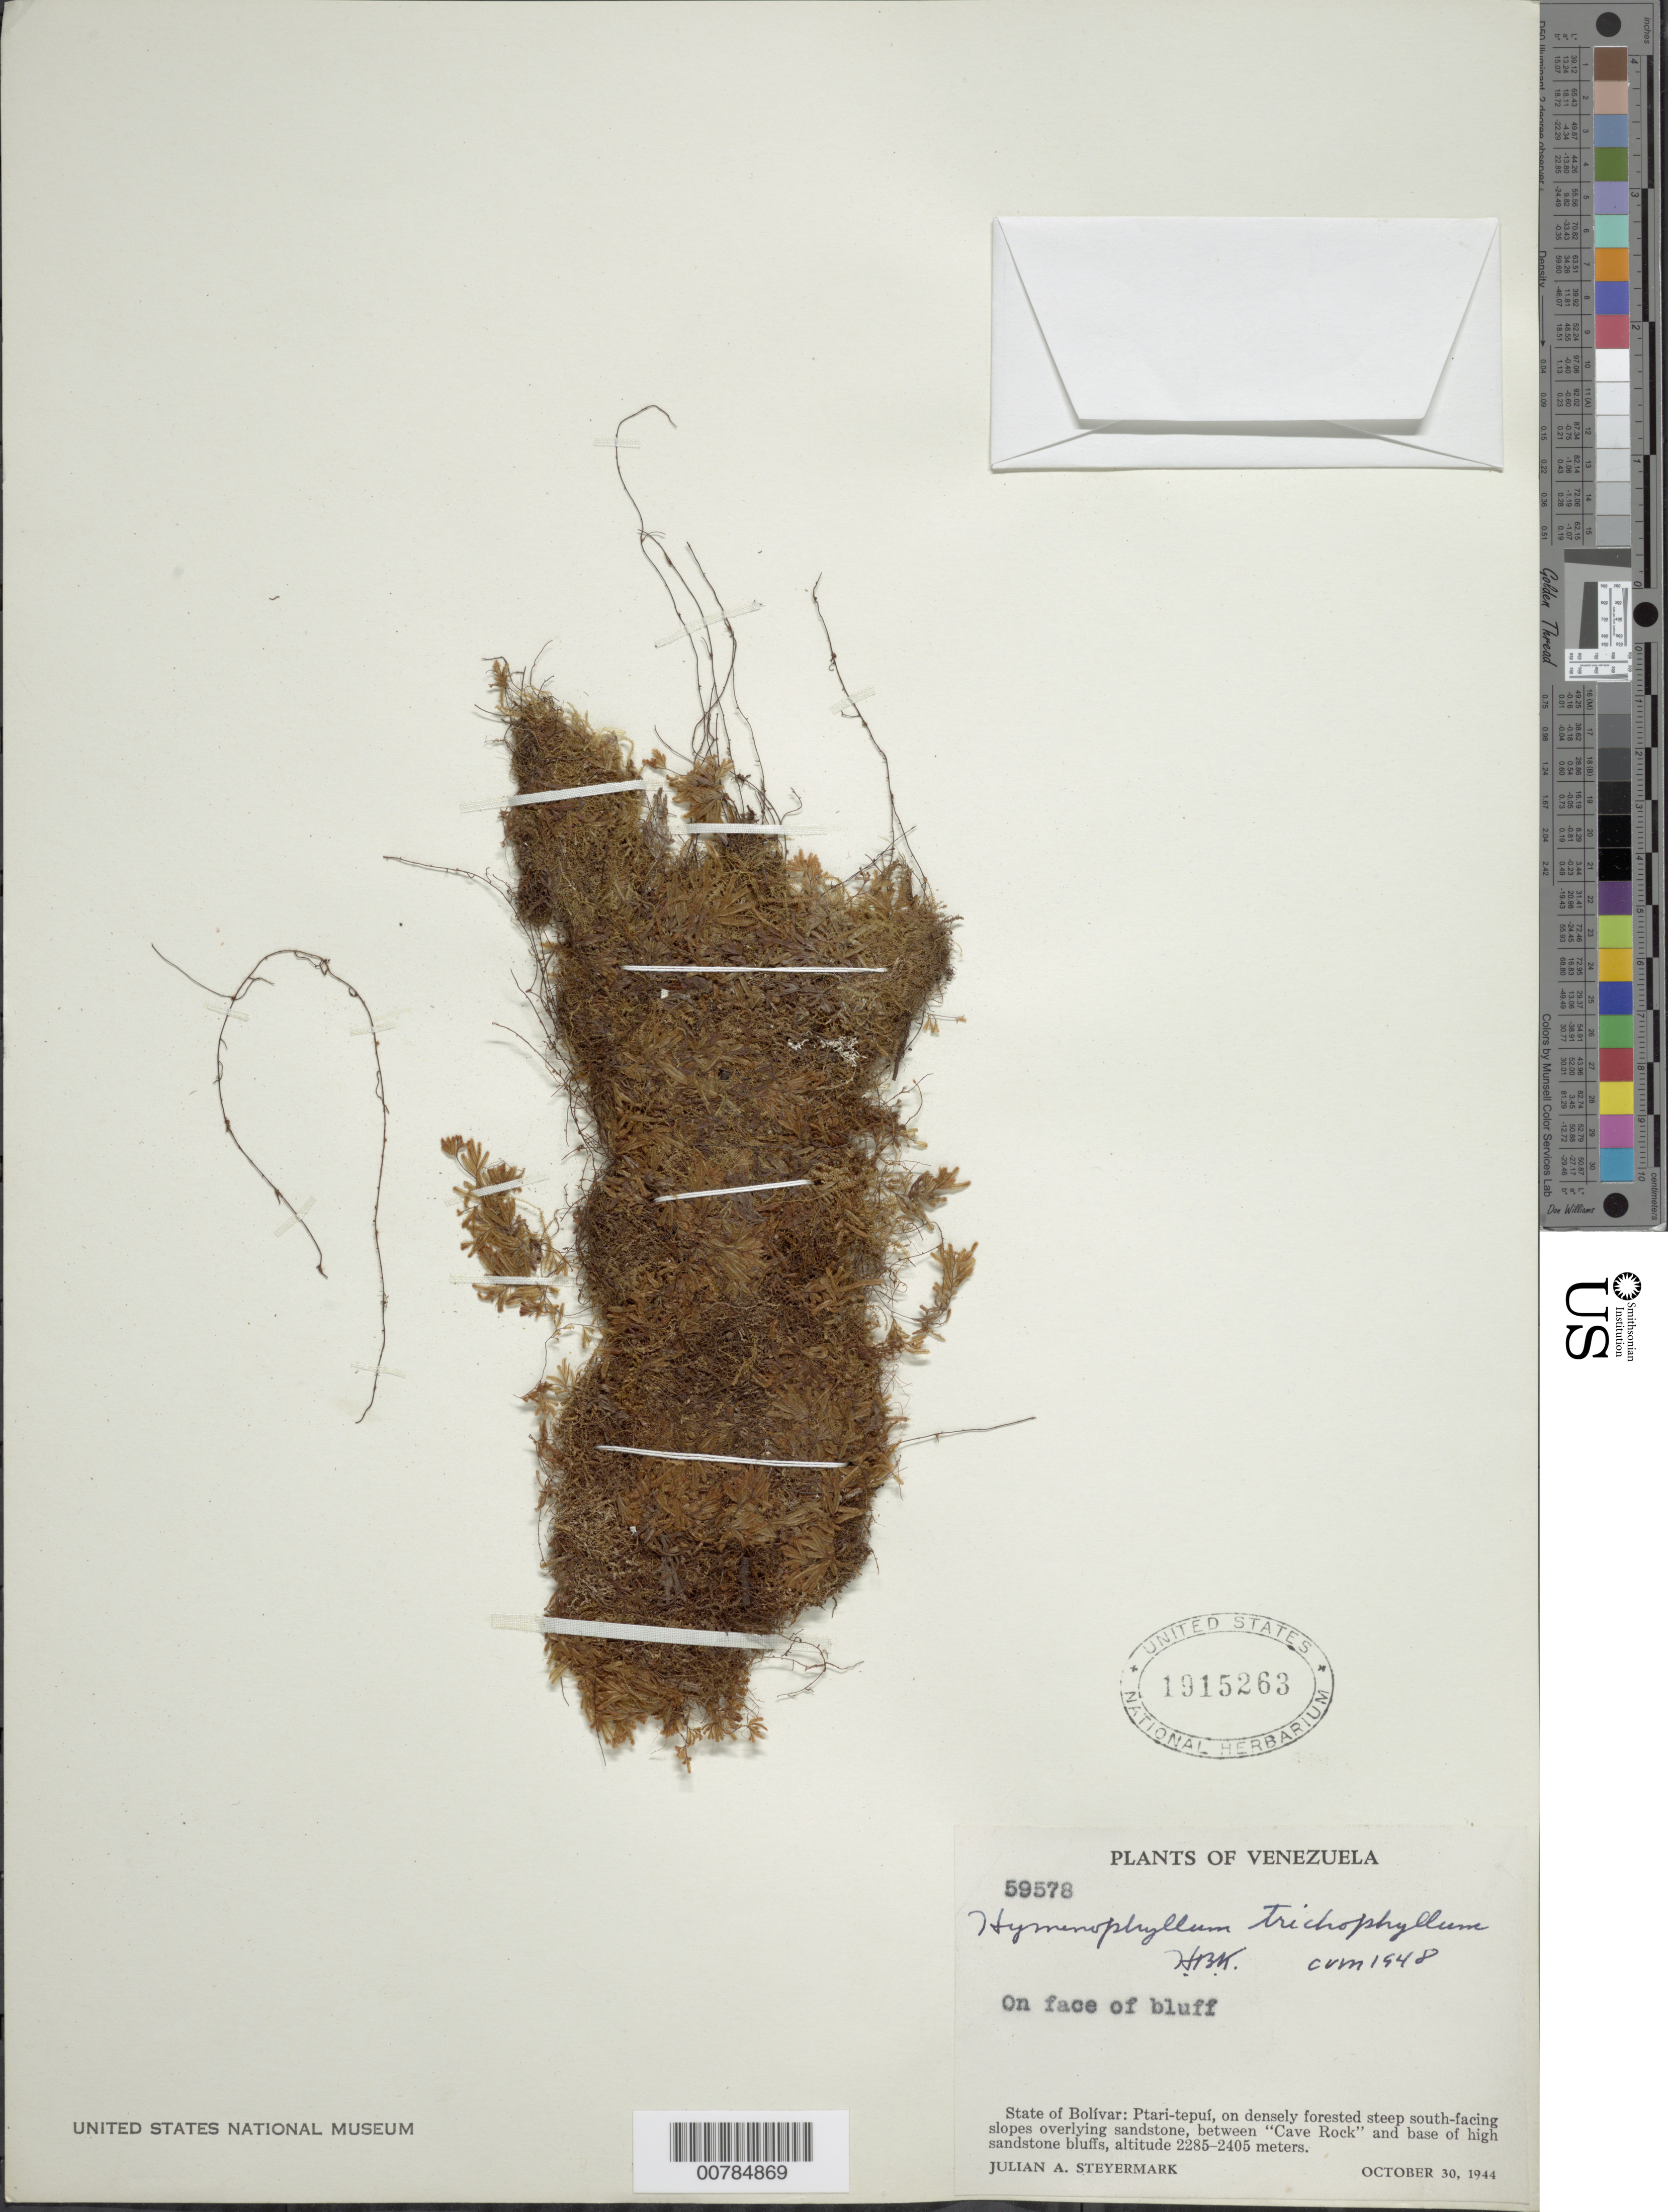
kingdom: Plantae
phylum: Tracheophyta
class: Polypodiopsida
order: Hymenophyllales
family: Hymenophyllaceae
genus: Hymenophyllum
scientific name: Hymenophyllum trichophyllum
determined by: Morton, C. V.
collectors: J. Steyermark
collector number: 59578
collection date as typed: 30-Oct-44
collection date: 1944-10-30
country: Venezuela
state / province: Bolívar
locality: Ptari-tepuí, between "Cave Rock" and base of high sandstone bluffs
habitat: Densely forested steep slopes overlying sandstone; on face of bluff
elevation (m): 2285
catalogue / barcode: US 1915263